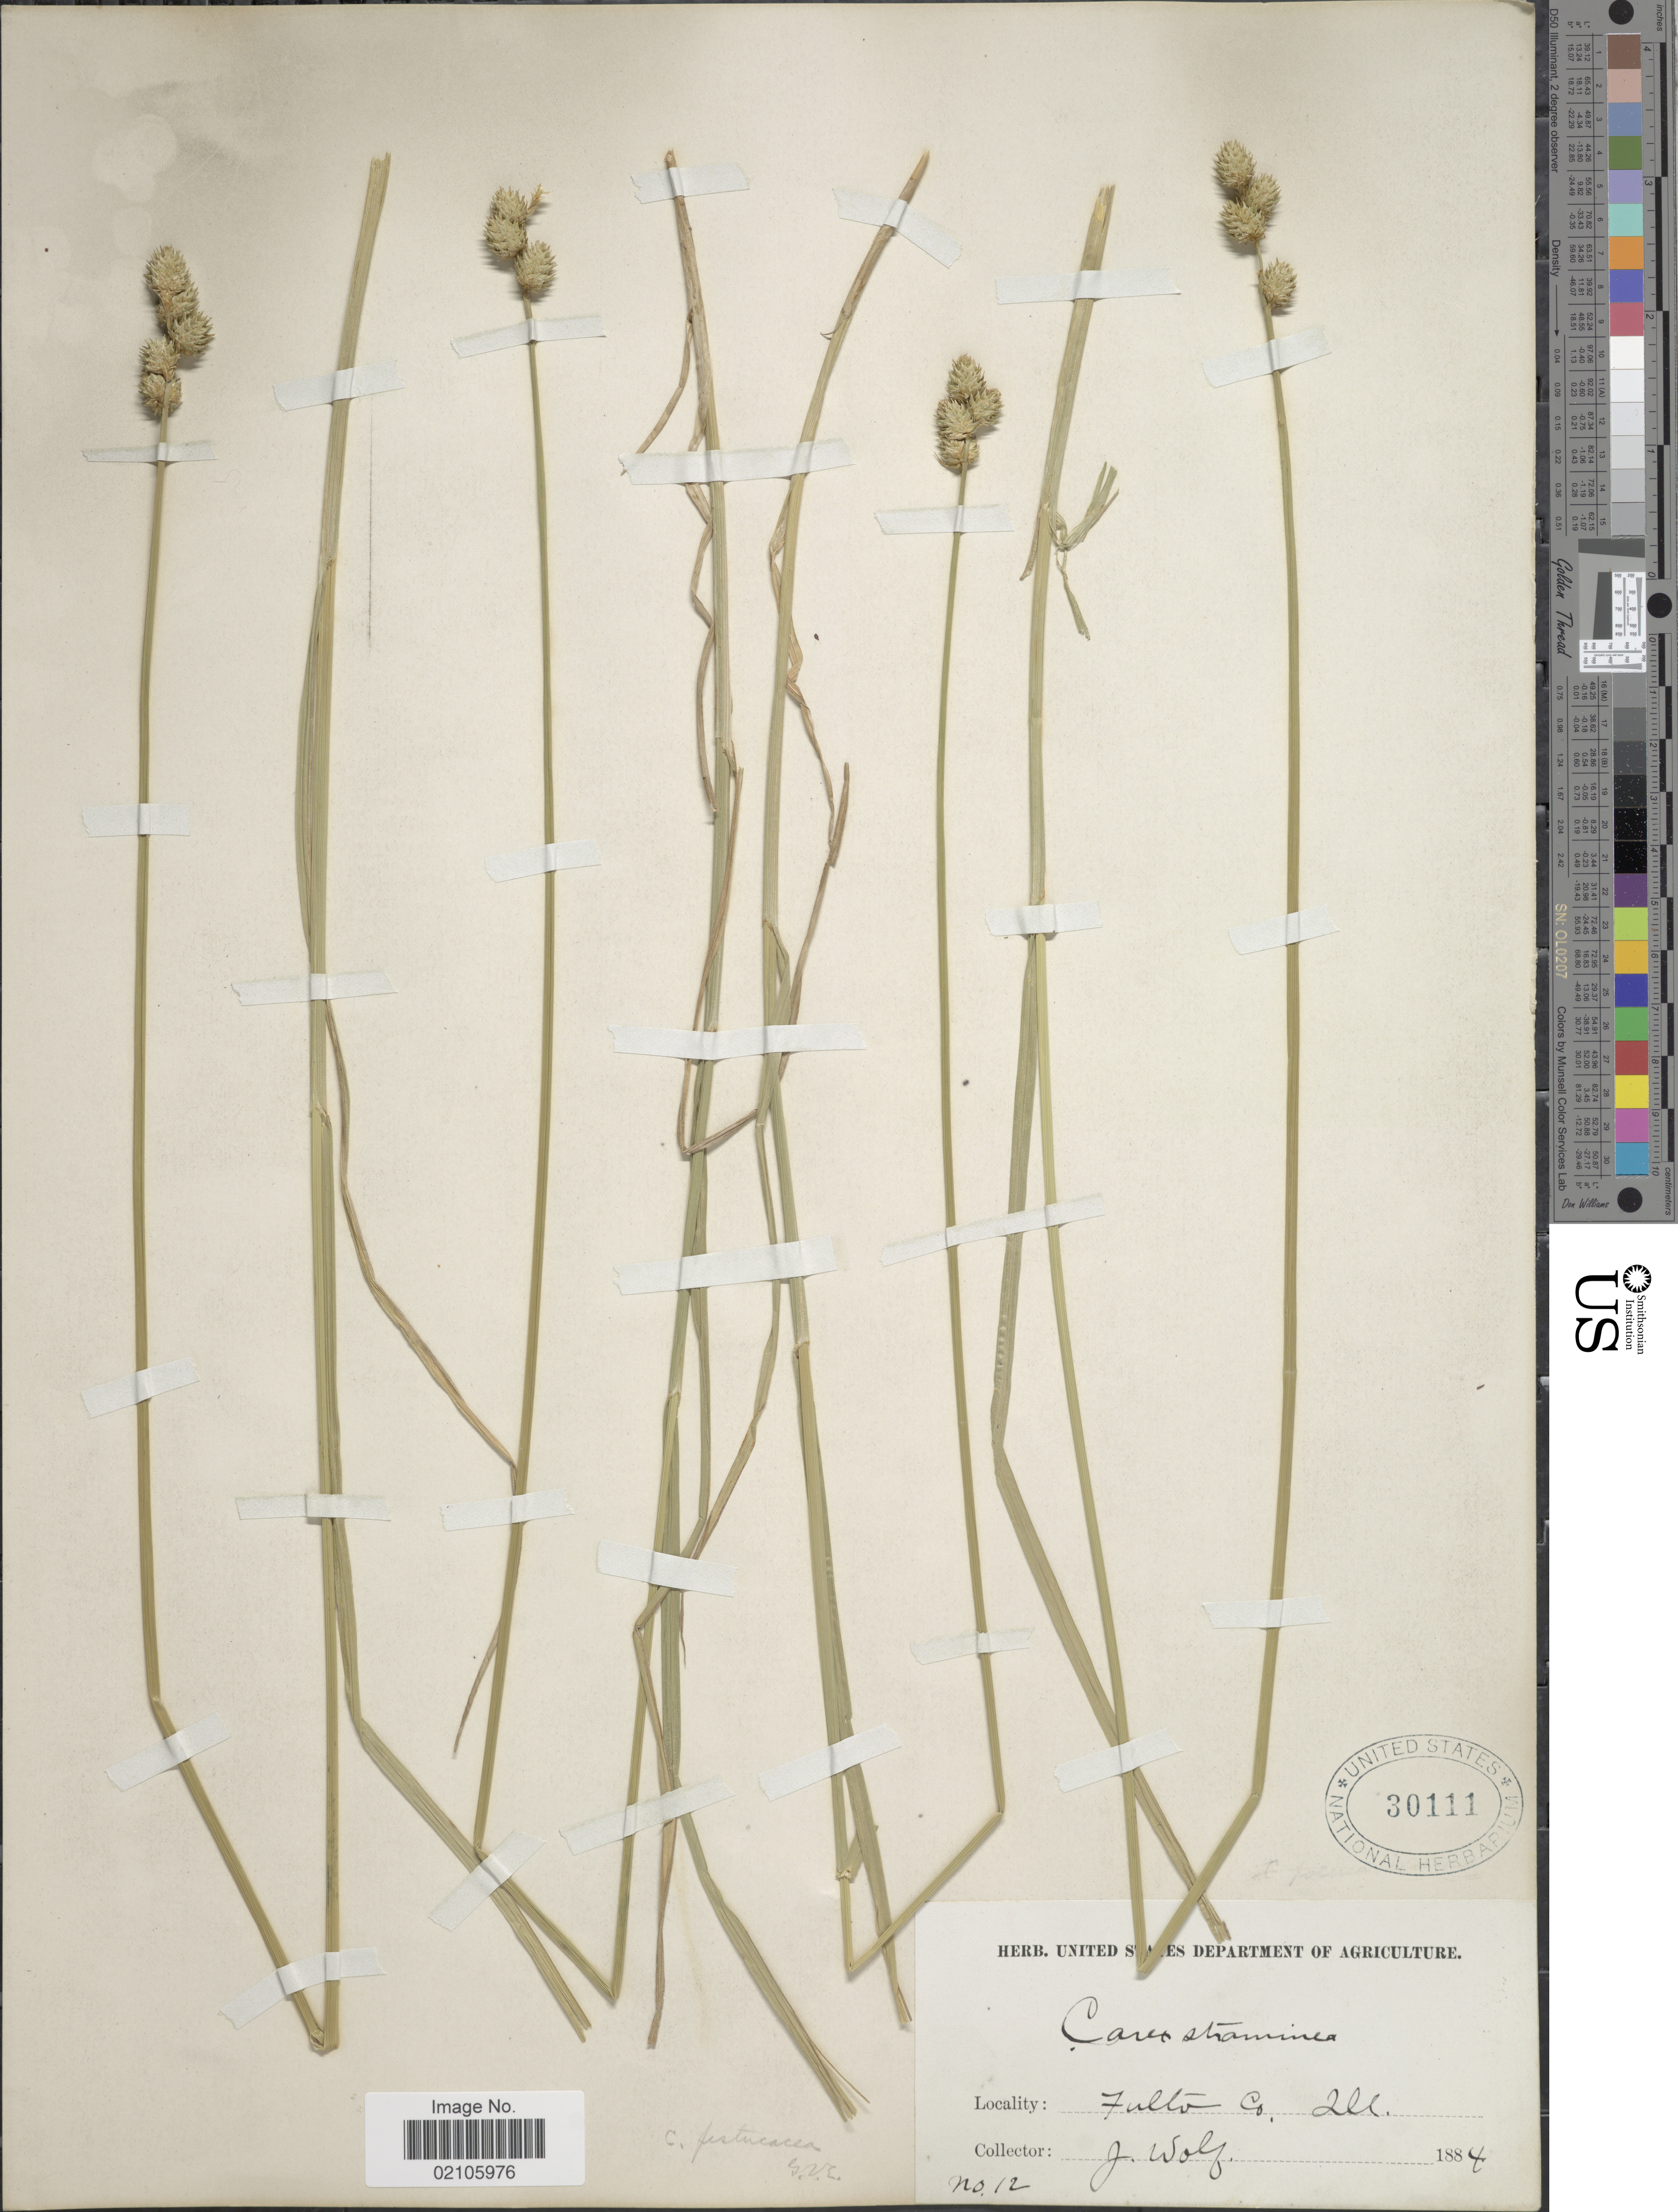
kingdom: Plantae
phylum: Tracheophyta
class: Liliopsida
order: Poales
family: Cyperaceae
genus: Carex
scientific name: Carex brevior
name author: (Dewey) Mack. ex Lunell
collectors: J. Wolf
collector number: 12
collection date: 1884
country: United States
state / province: Illinois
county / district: Fulton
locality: Fulton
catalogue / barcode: US 30111